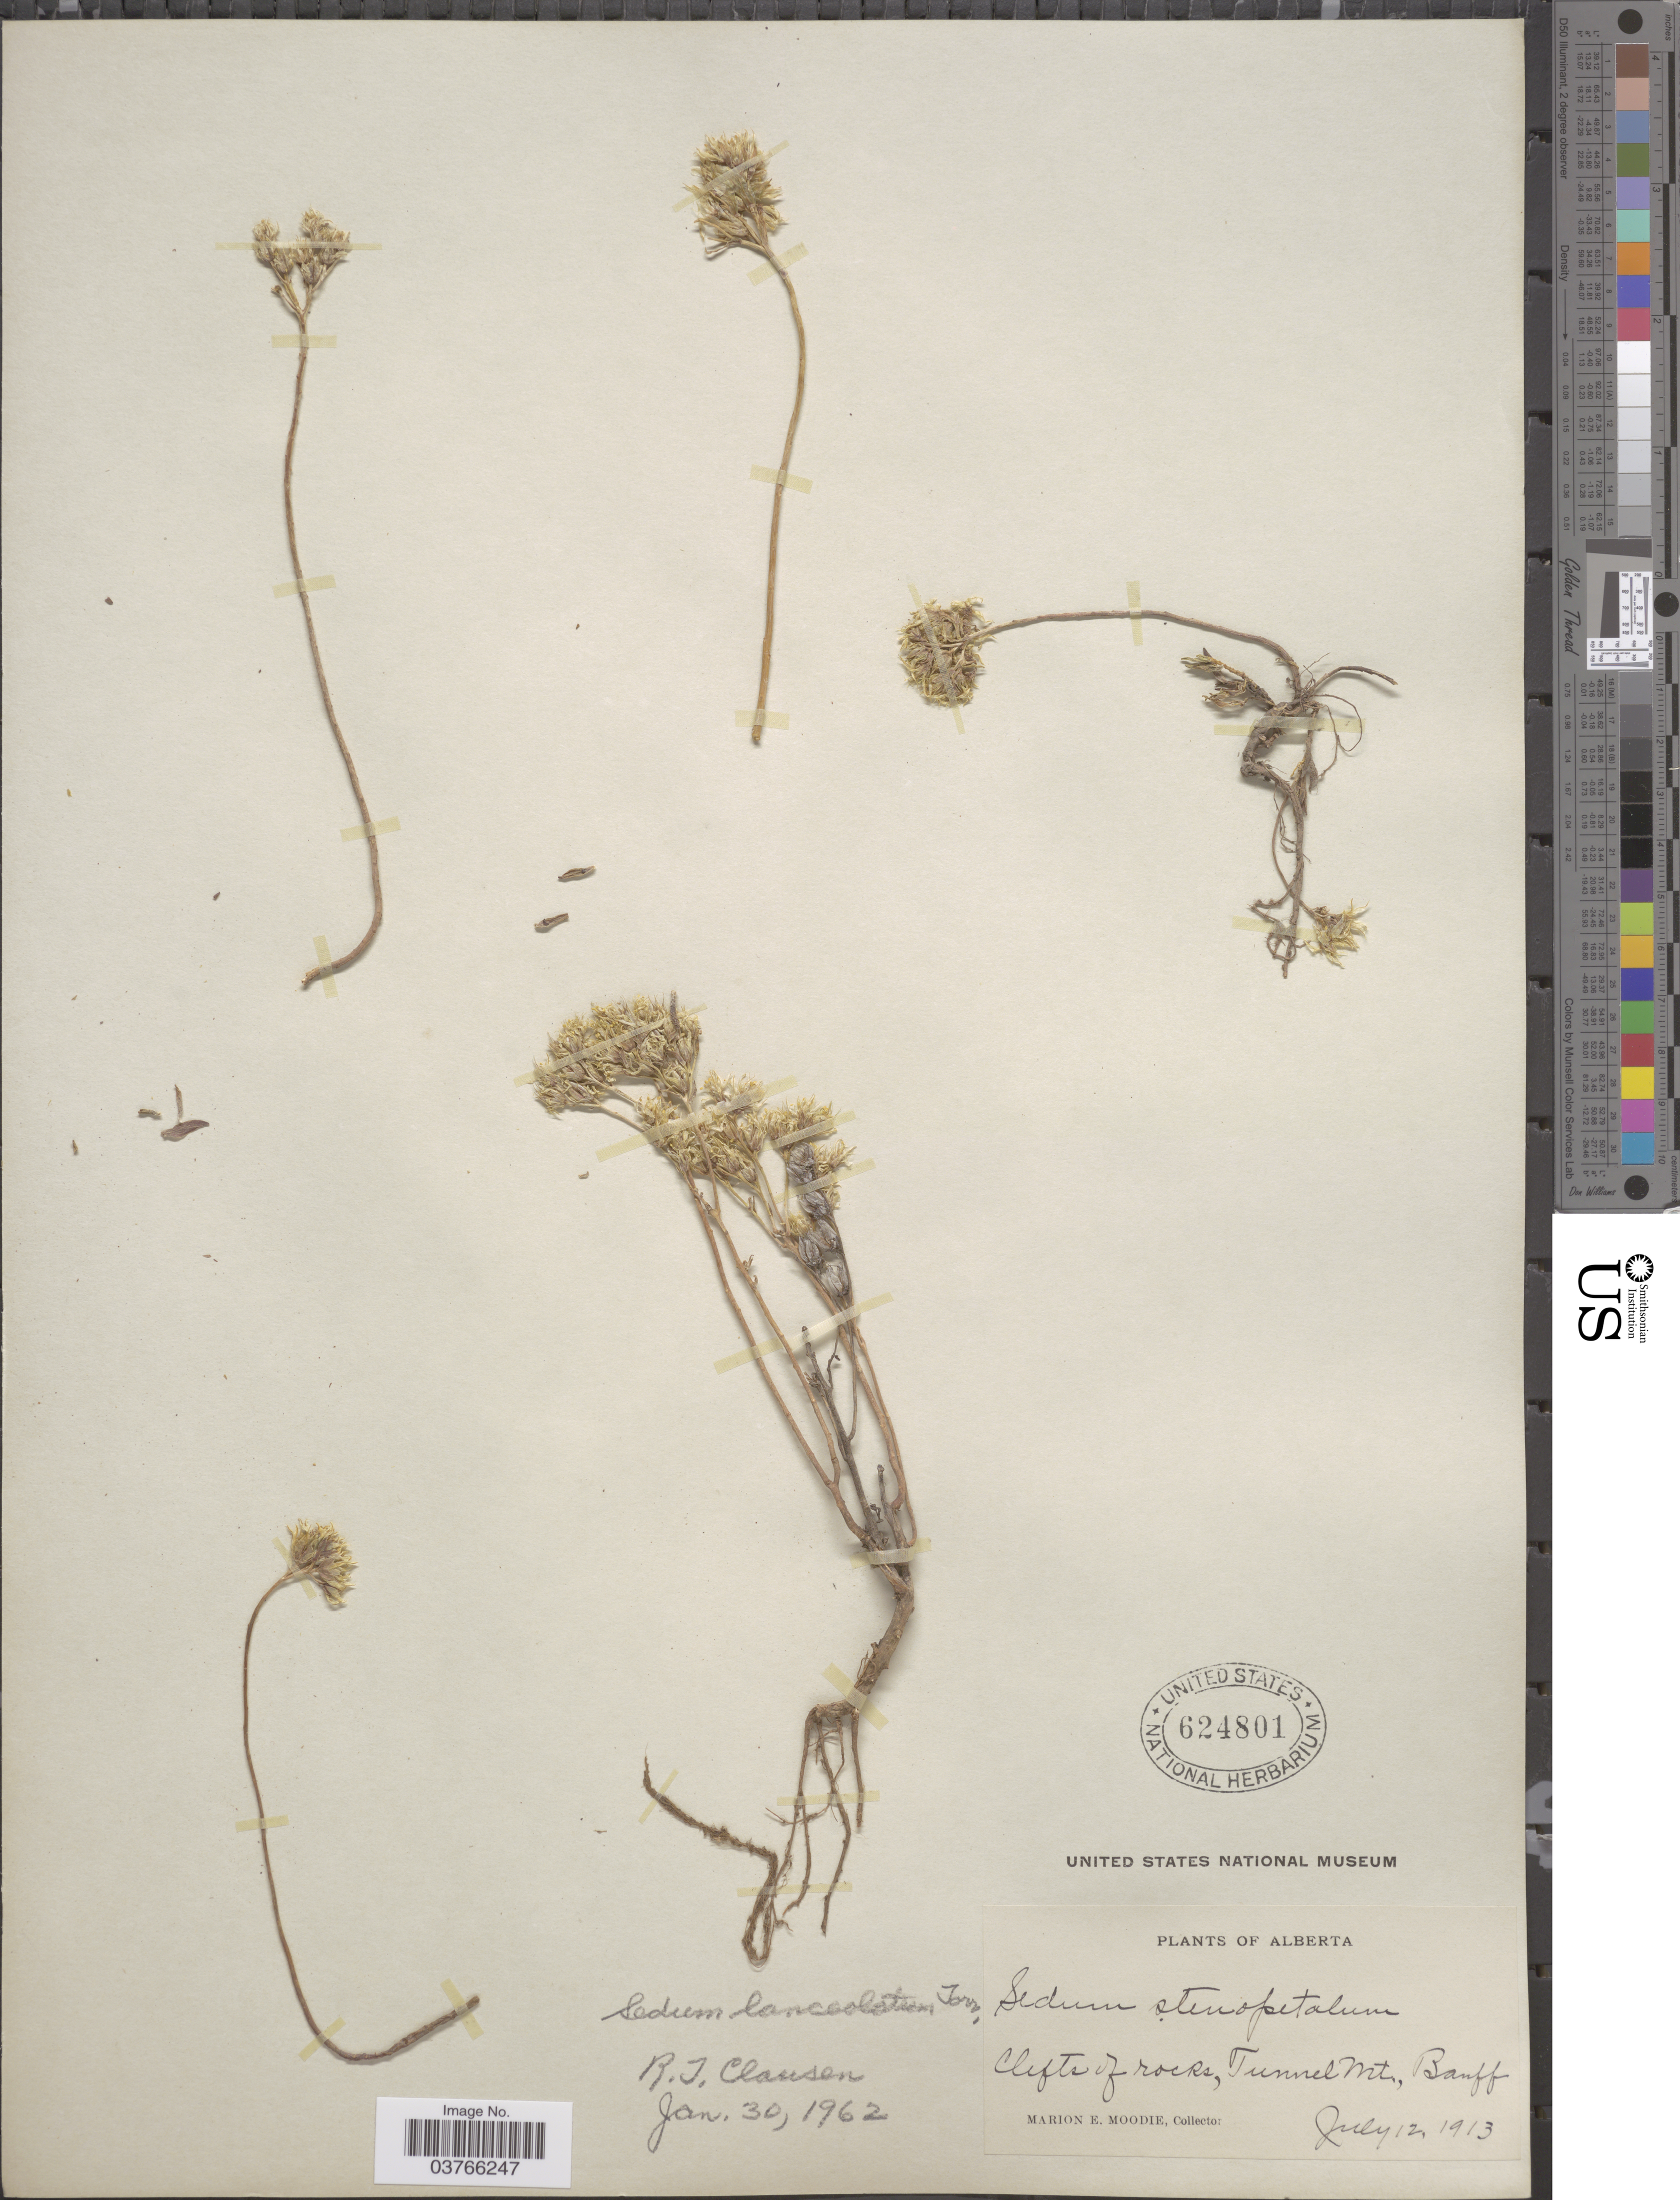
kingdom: Plantae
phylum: Tracheophyta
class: Magnoliopsida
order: Saxifragales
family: Crassulaceae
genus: Sedum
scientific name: Sedum lanceolatum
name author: Torr.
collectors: M. E. Moodie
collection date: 1913-07-12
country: Canada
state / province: Alberta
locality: Tunnel Mt, Banff.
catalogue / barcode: US 624801